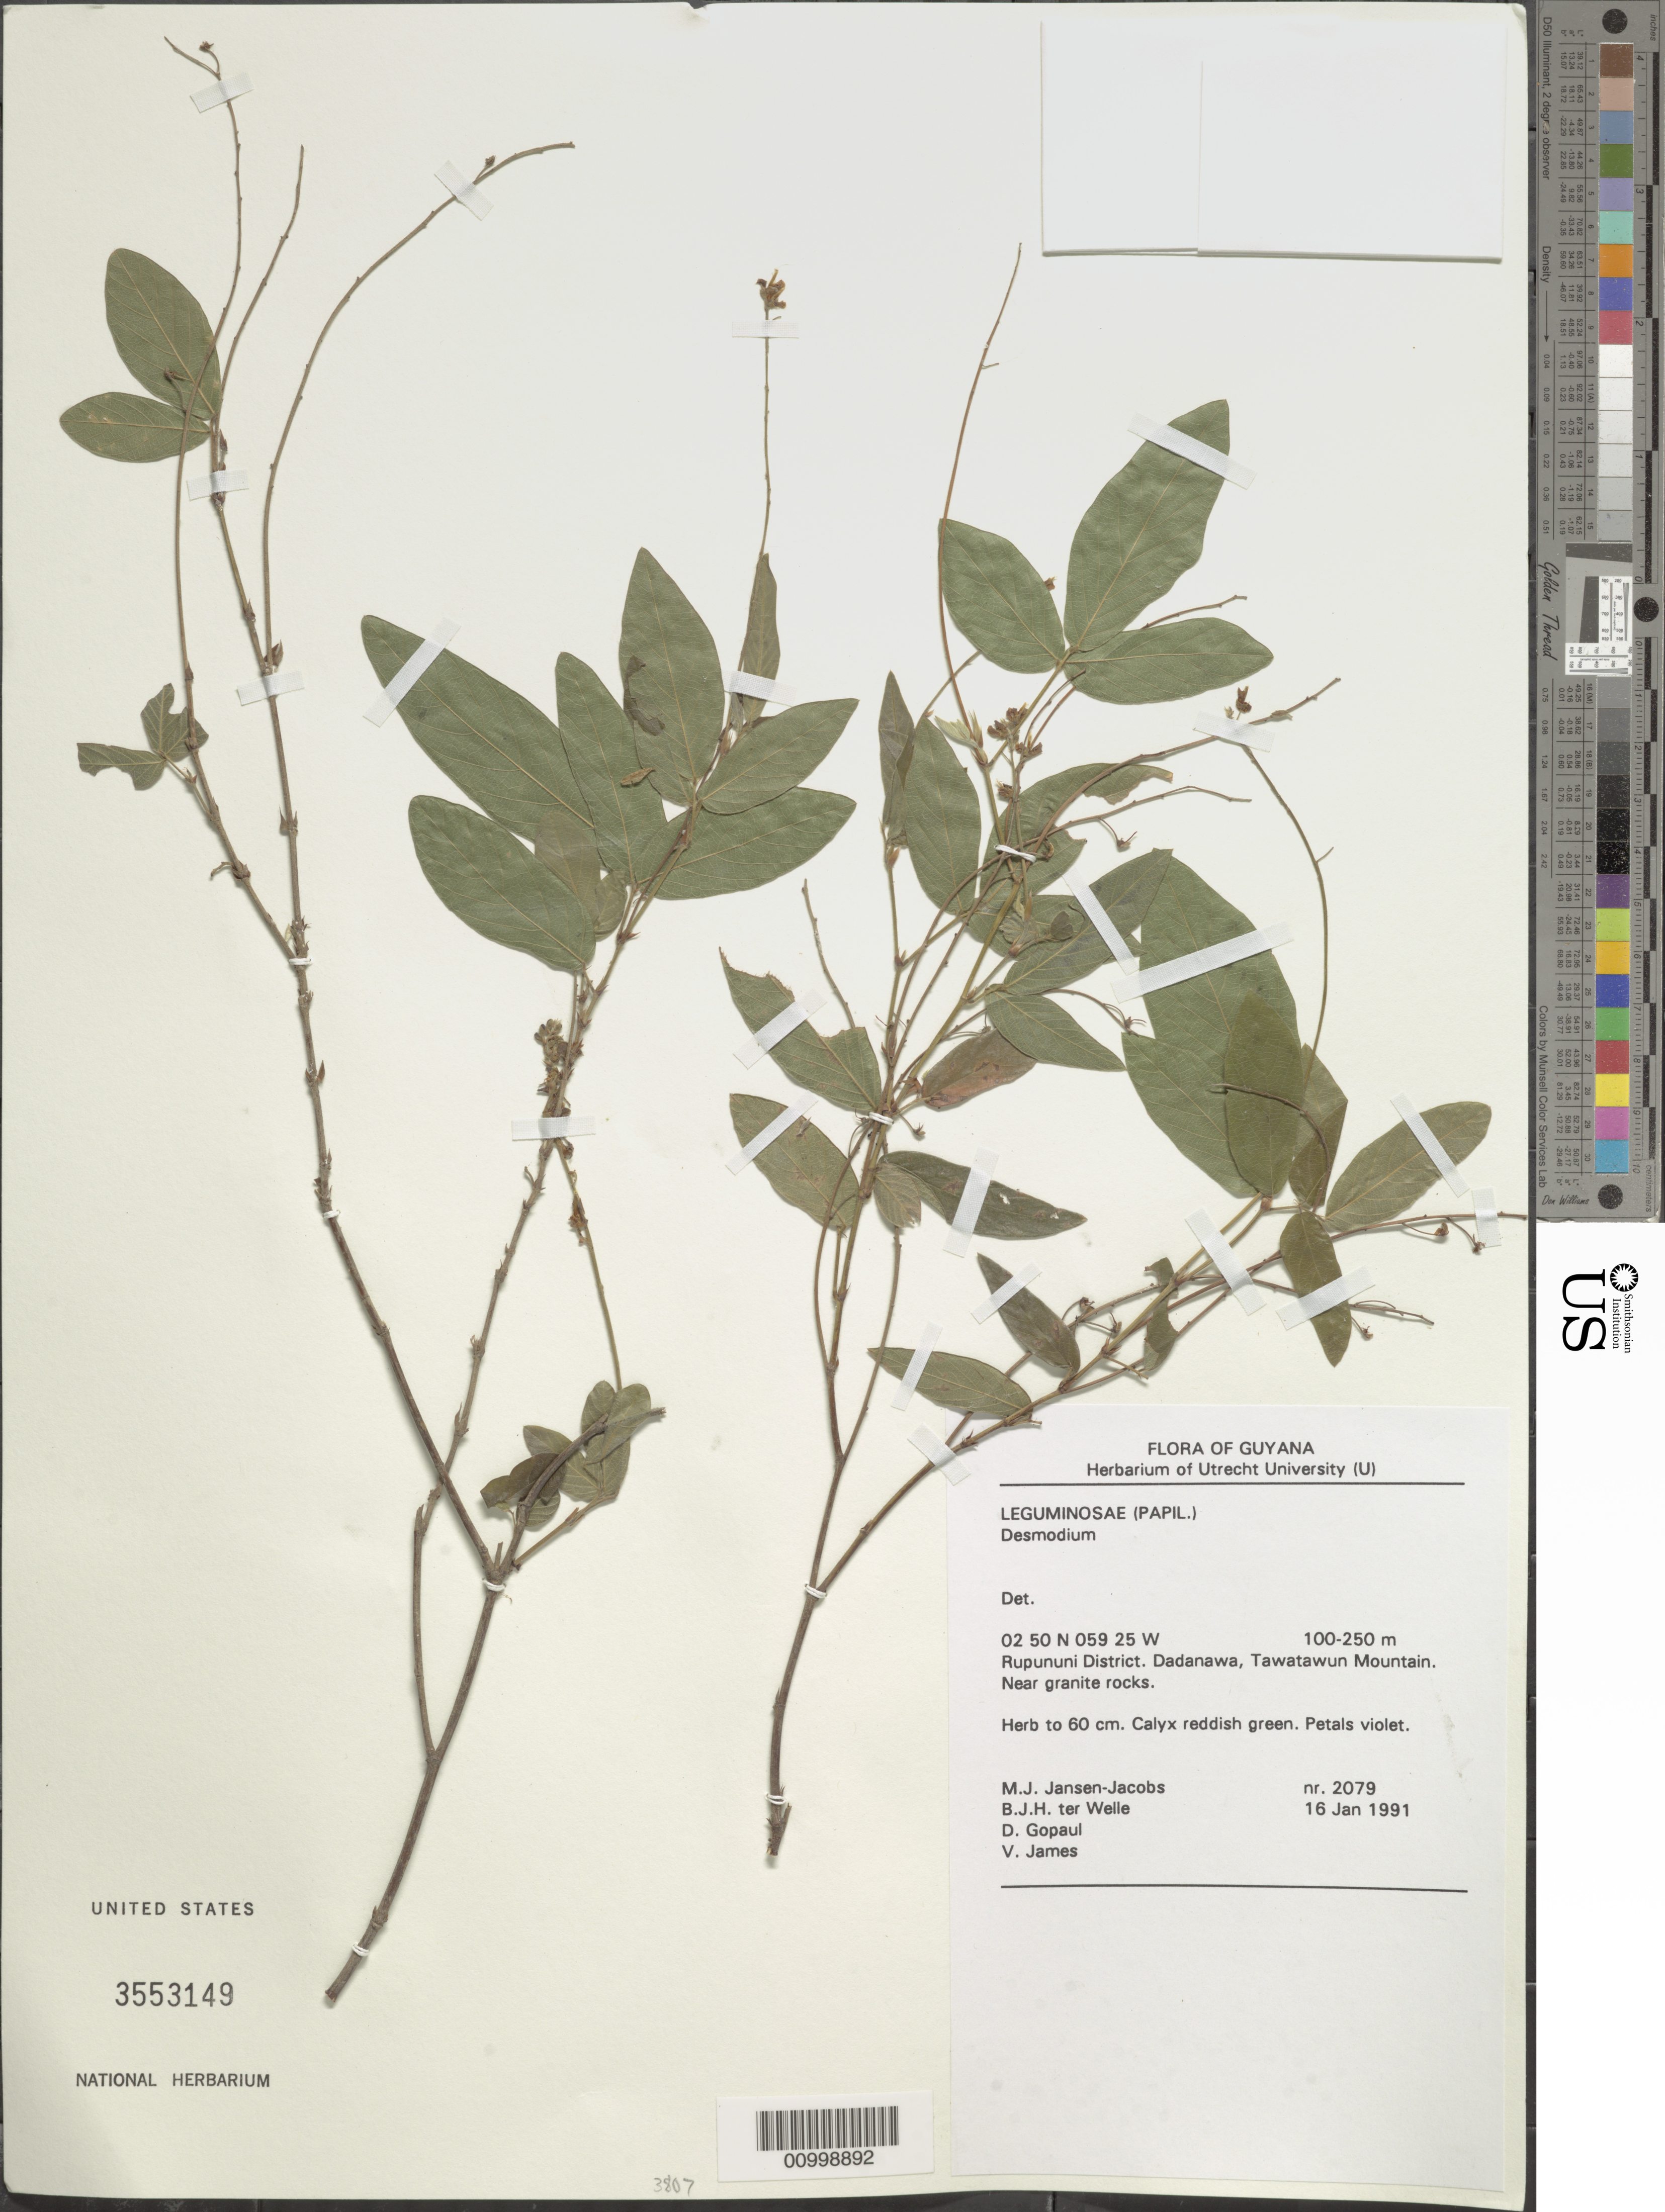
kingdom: Plantae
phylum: Tracheophyta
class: Magnoliopsida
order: Fabales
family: Fabaceae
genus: Desmodium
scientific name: Desmodium sp.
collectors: M. J. Jansen-Jacobs, B. Welle, D. Gopaul & V. James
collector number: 2079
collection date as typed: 16-Jan-91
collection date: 1991-01-16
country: Guyana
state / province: U. Takutu-U. Essequibo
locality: Tawatawun Mountain, Dadanawa, Rupununi District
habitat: Near granite rocks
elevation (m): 100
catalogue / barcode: US 3553149